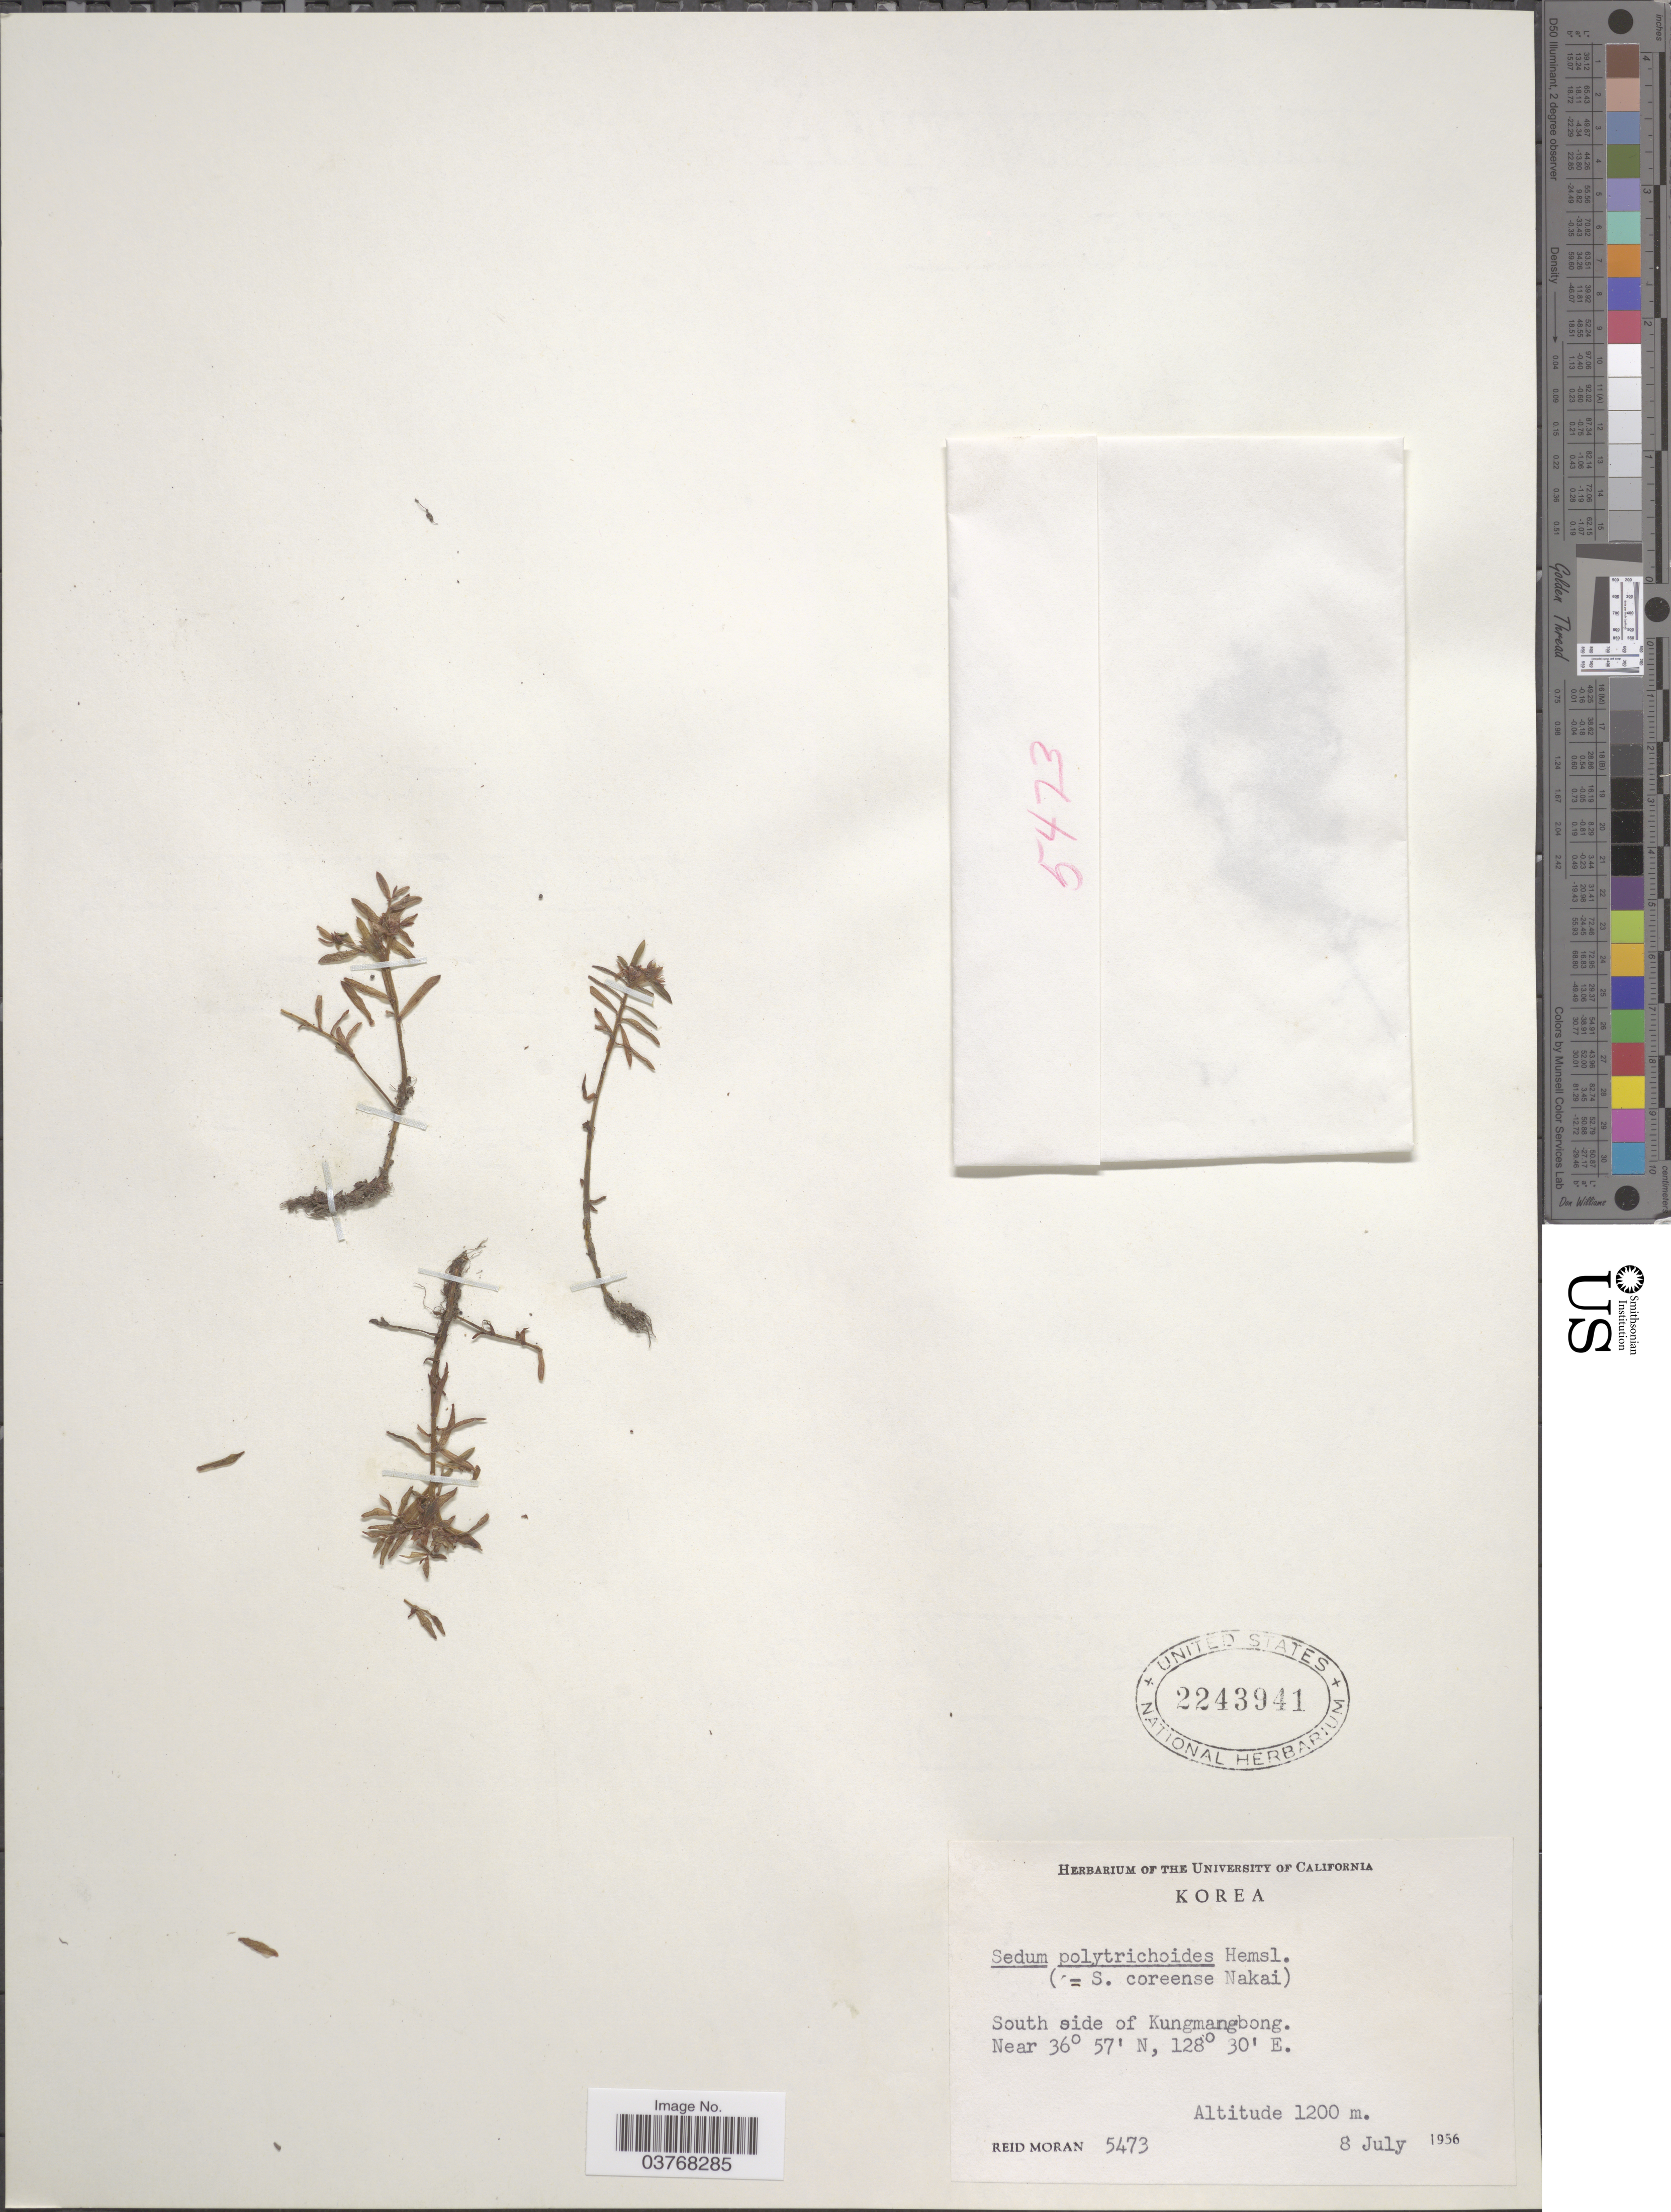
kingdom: Plantae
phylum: Tracheophyta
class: Magnoliopsida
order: Saxifragales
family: Crassulaceae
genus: Sedum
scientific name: Sedum polytrichoides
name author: Hemsl.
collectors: R. Moran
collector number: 5473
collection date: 1956-07-08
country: South Korea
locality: South side of Kungmangbong.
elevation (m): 1200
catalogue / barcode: US 2243941